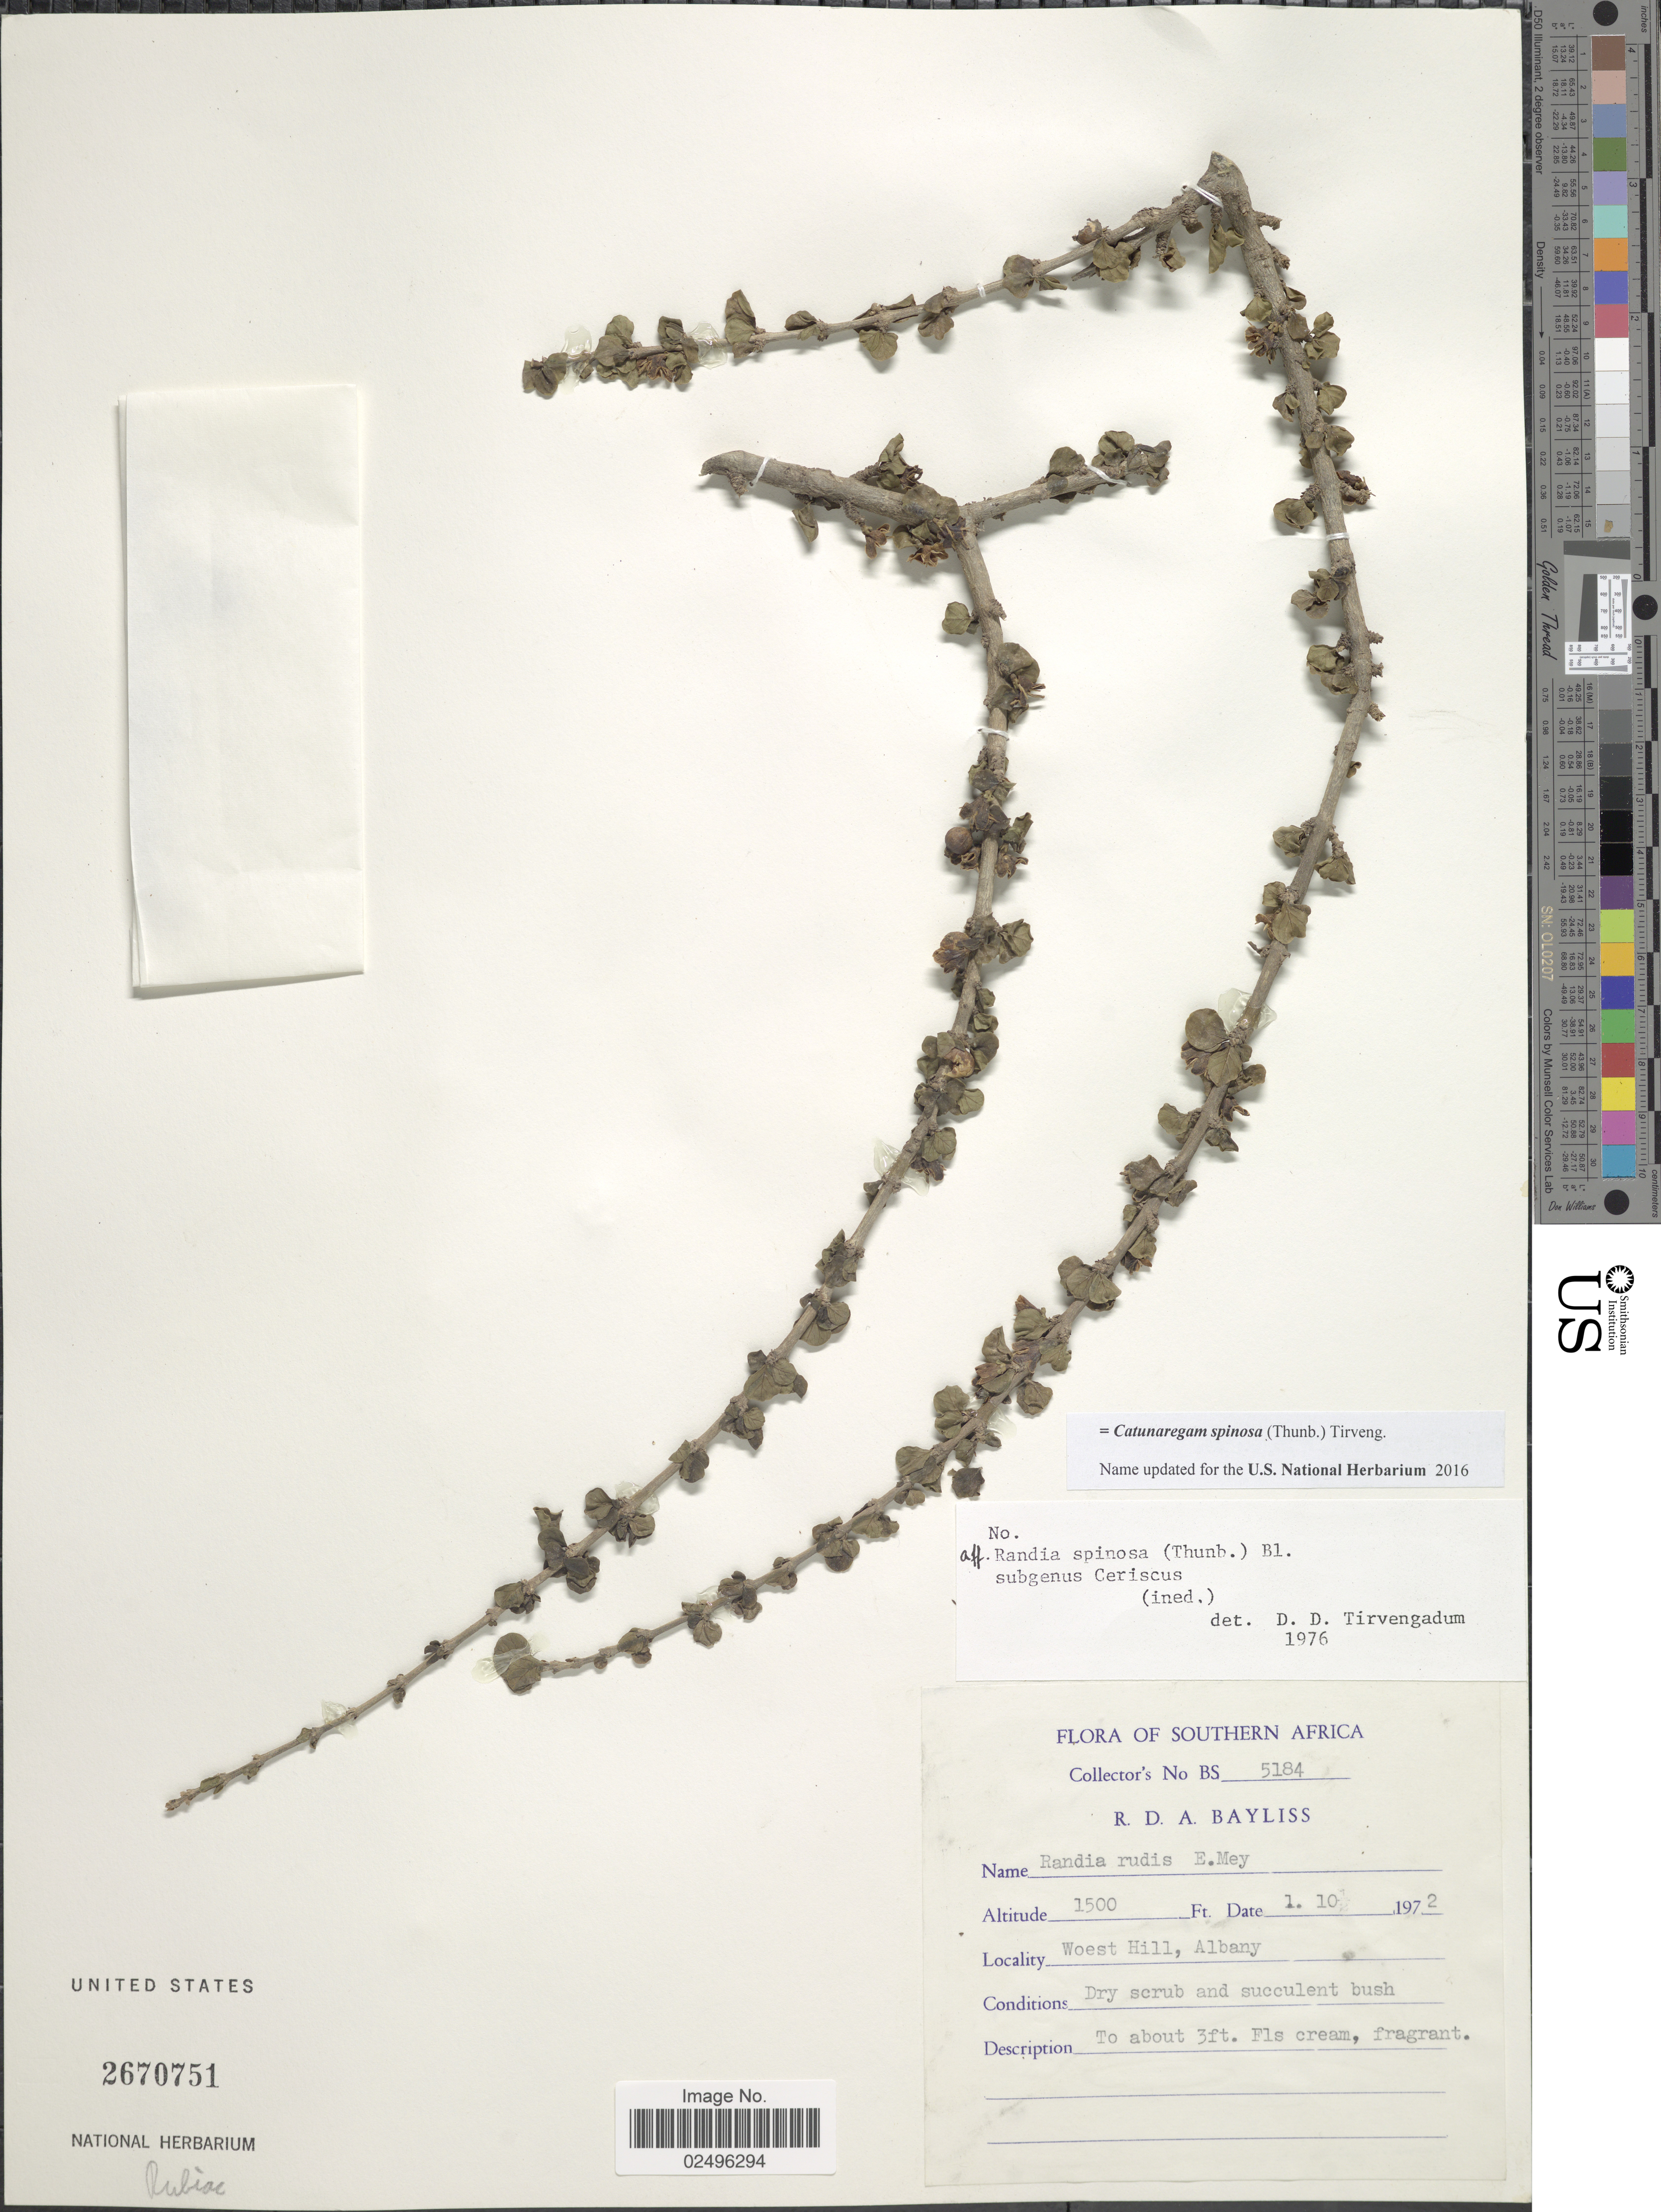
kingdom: Plantae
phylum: Tracheophyta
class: Magnoliopsida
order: Gentianales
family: Rubiaceae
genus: Catunaregam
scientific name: Catunaregam spinosa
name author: (Thunb.) Tirveng.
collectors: R. Bayliss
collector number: BS 5184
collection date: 1972-10-01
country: South Africa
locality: Southern Africa. Woest Hill Albany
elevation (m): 457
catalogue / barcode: US 260751